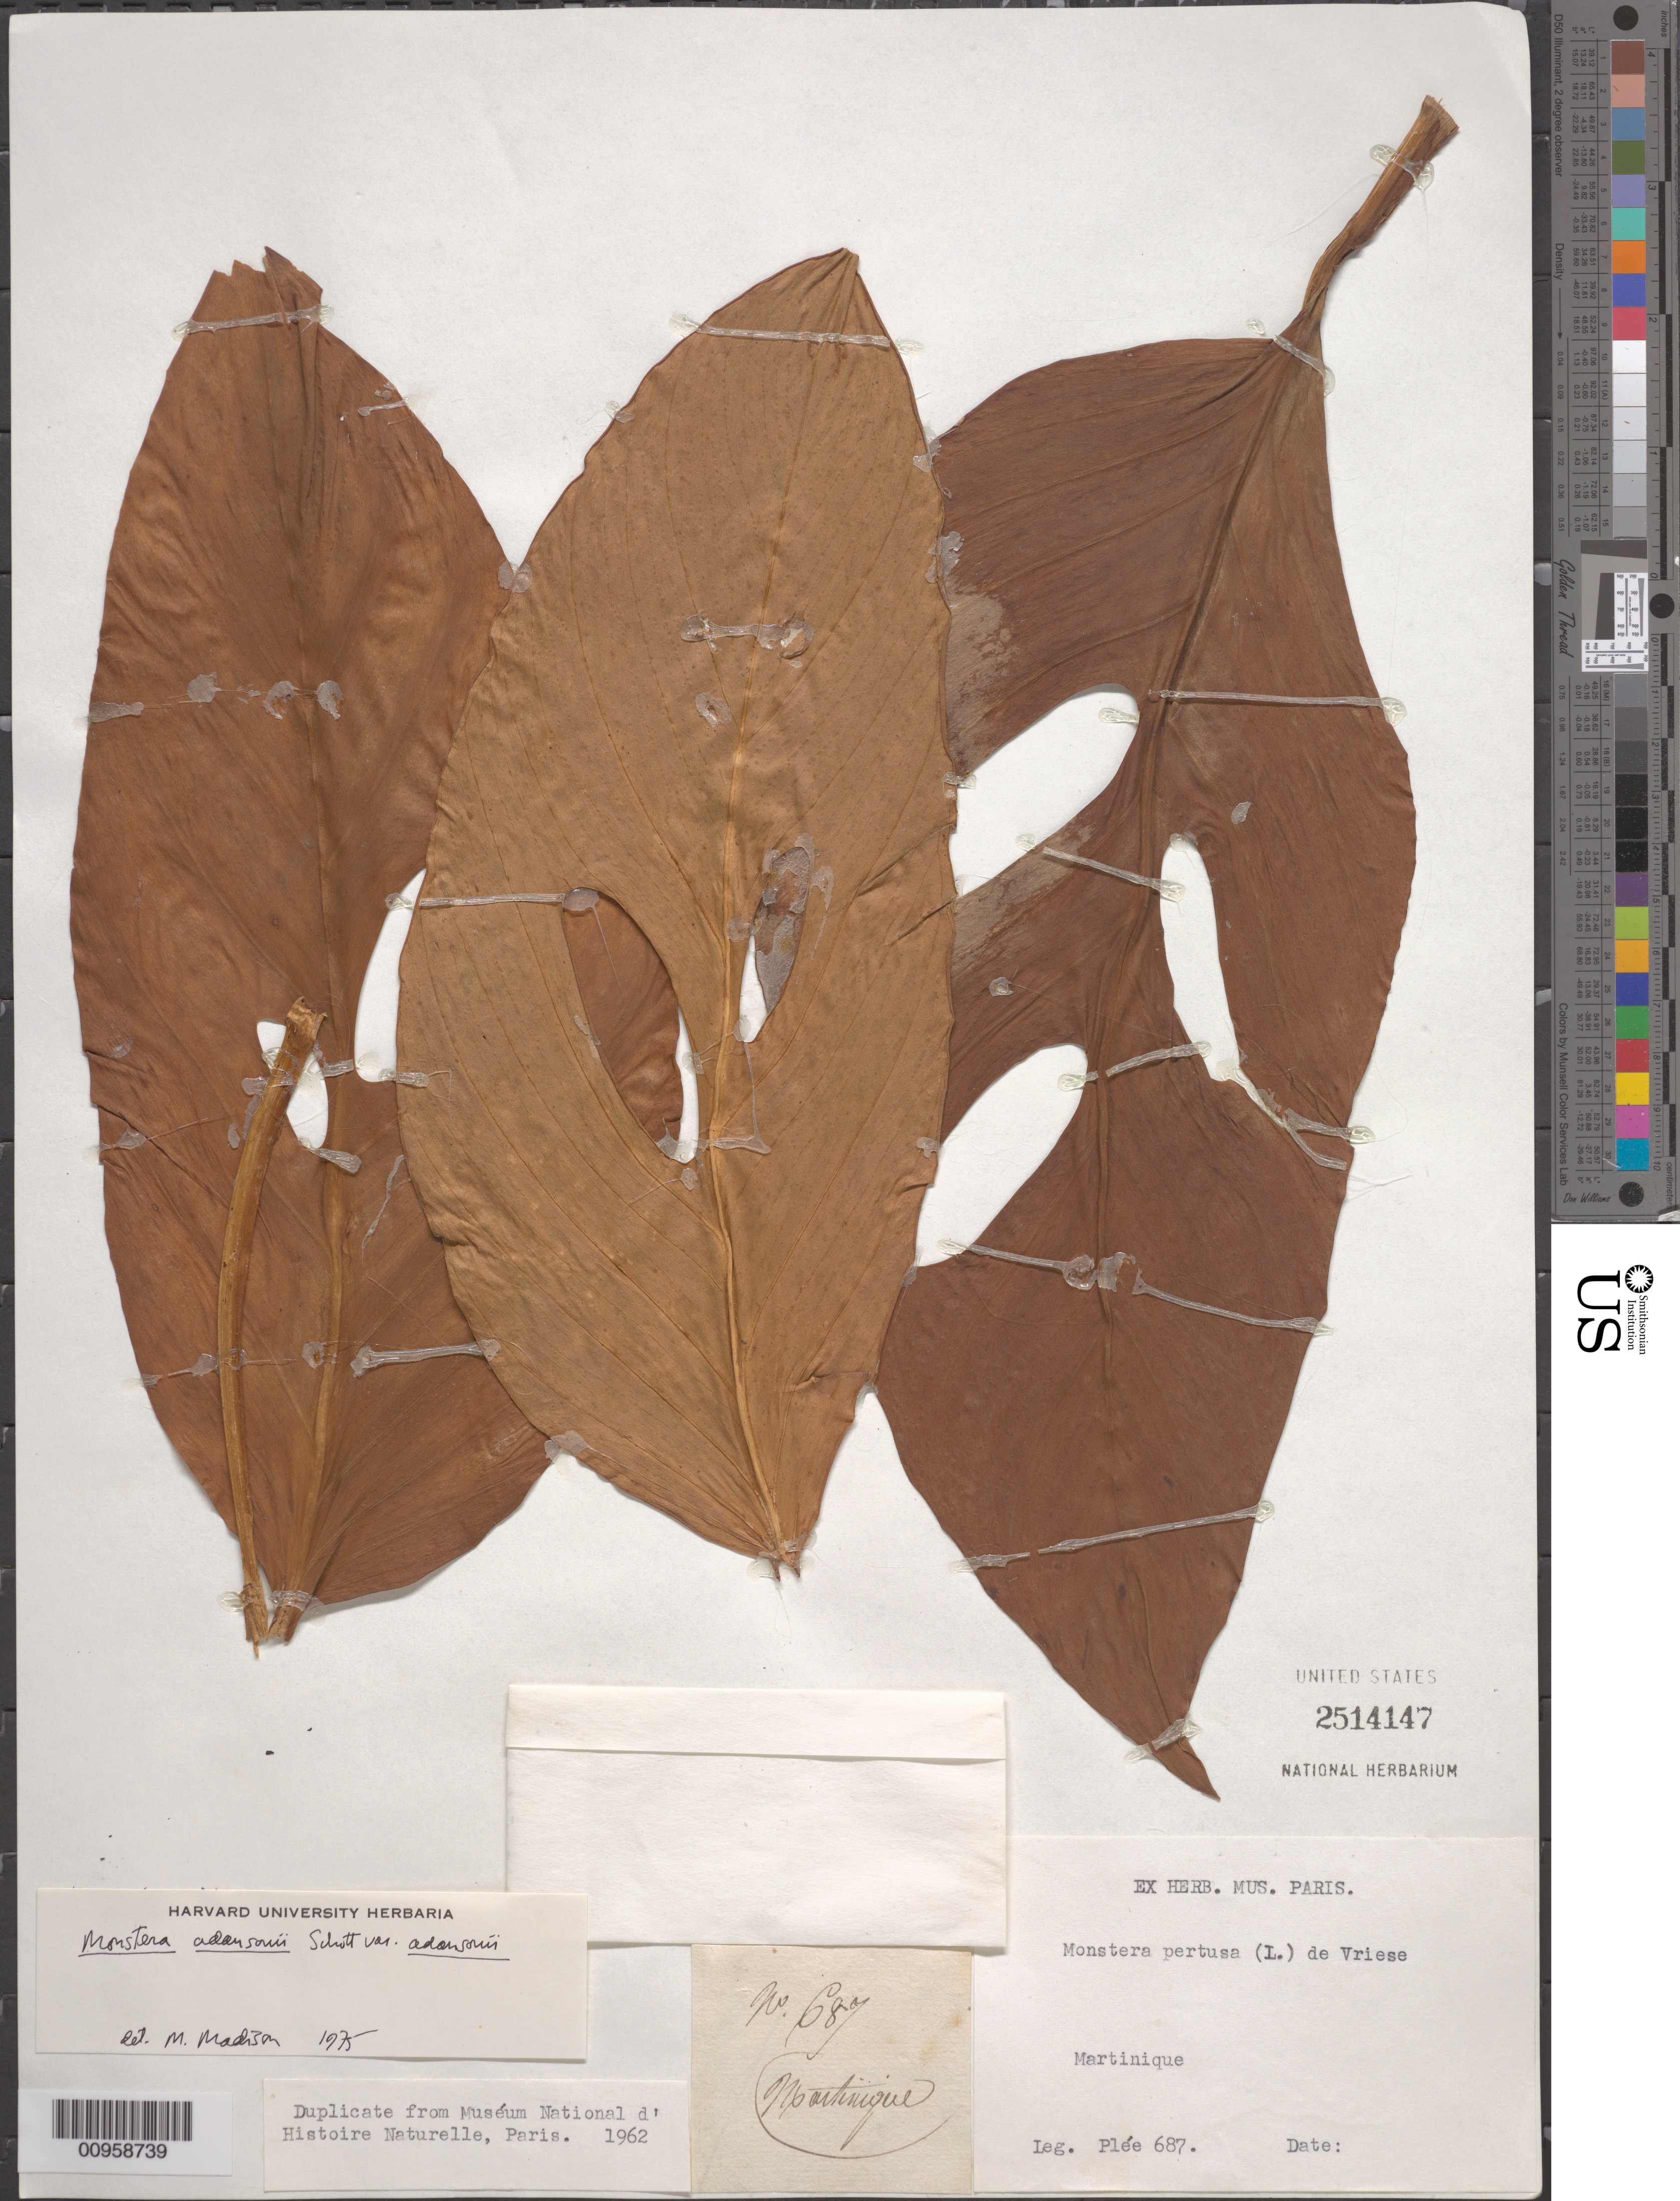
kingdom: Plantae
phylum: Tracheophyta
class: Liliopsida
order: Alismatales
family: Araceae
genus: Monstera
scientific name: Monstera adansonii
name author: Schott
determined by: Madison, Michael T.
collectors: -. Plee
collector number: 687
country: Martinique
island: Martinique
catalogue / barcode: US 2514147